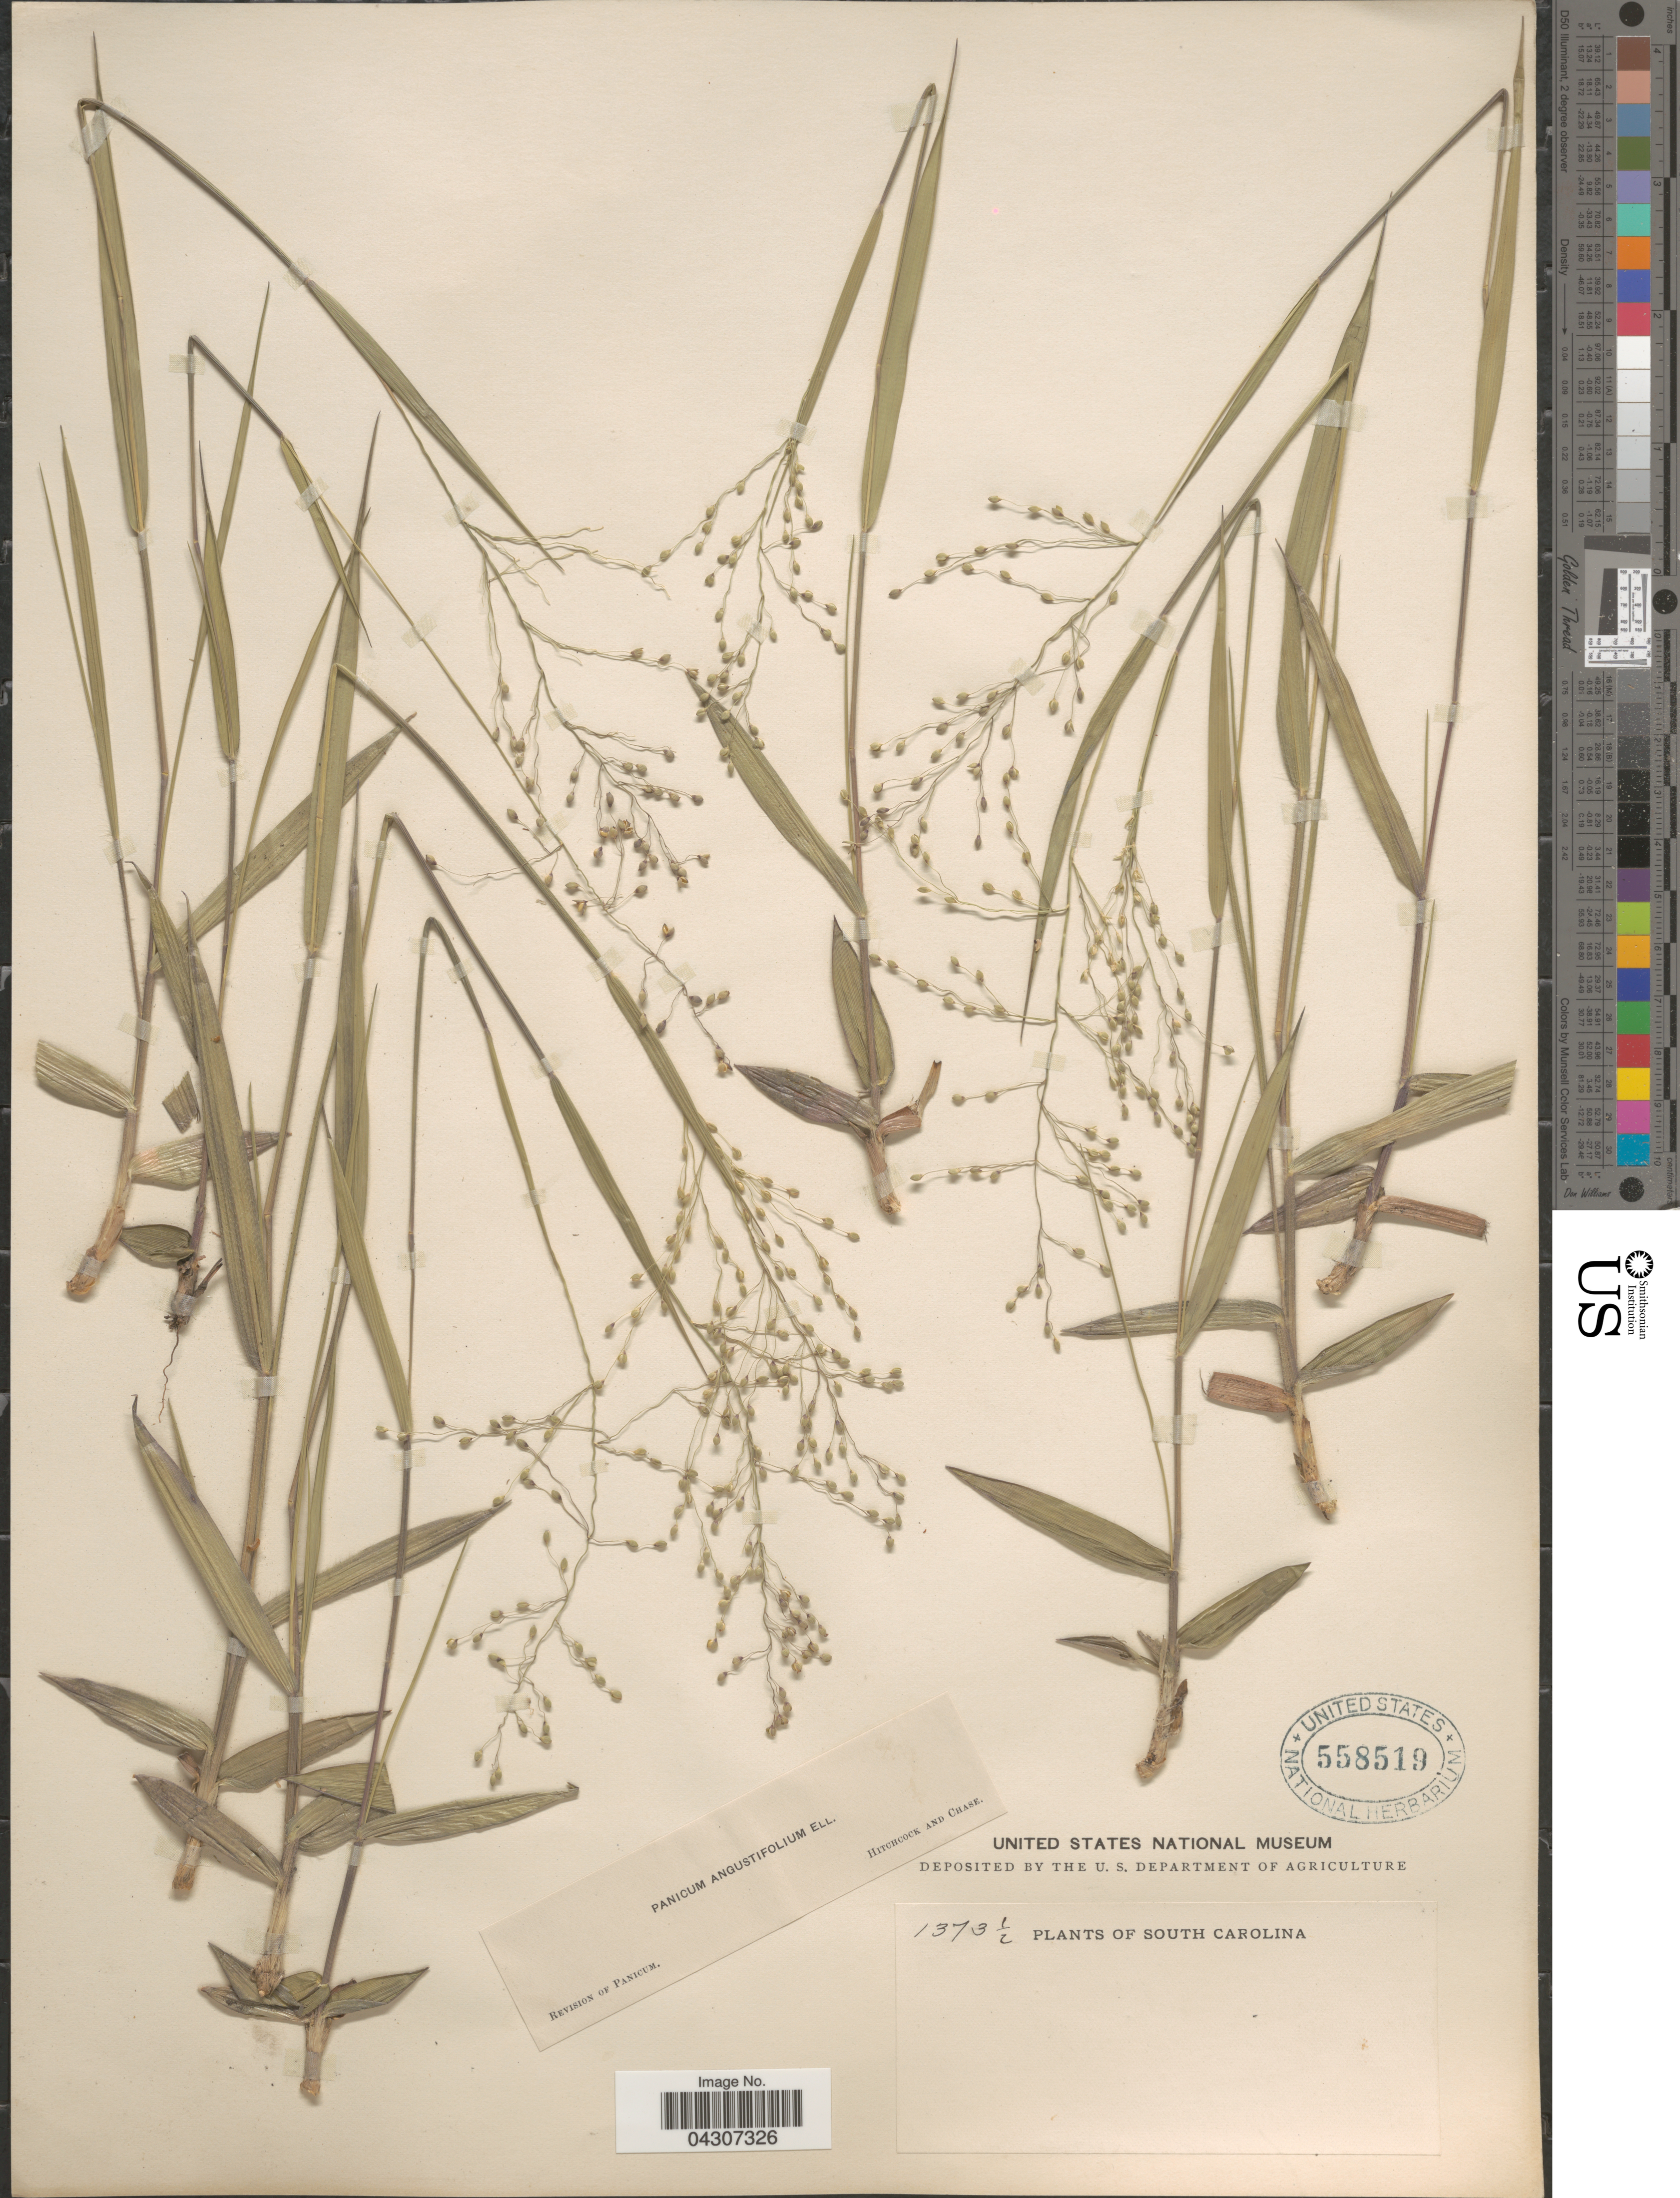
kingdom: Plantae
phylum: Tracheophyta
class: Liliopsida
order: Poales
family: Poaceae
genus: Dichanthelium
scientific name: Dichanthelium aciculare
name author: (Desv. ex Poir.) Gould & C.A. Clark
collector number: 1373½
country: United States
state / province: South Carolina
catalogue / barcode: US 558519